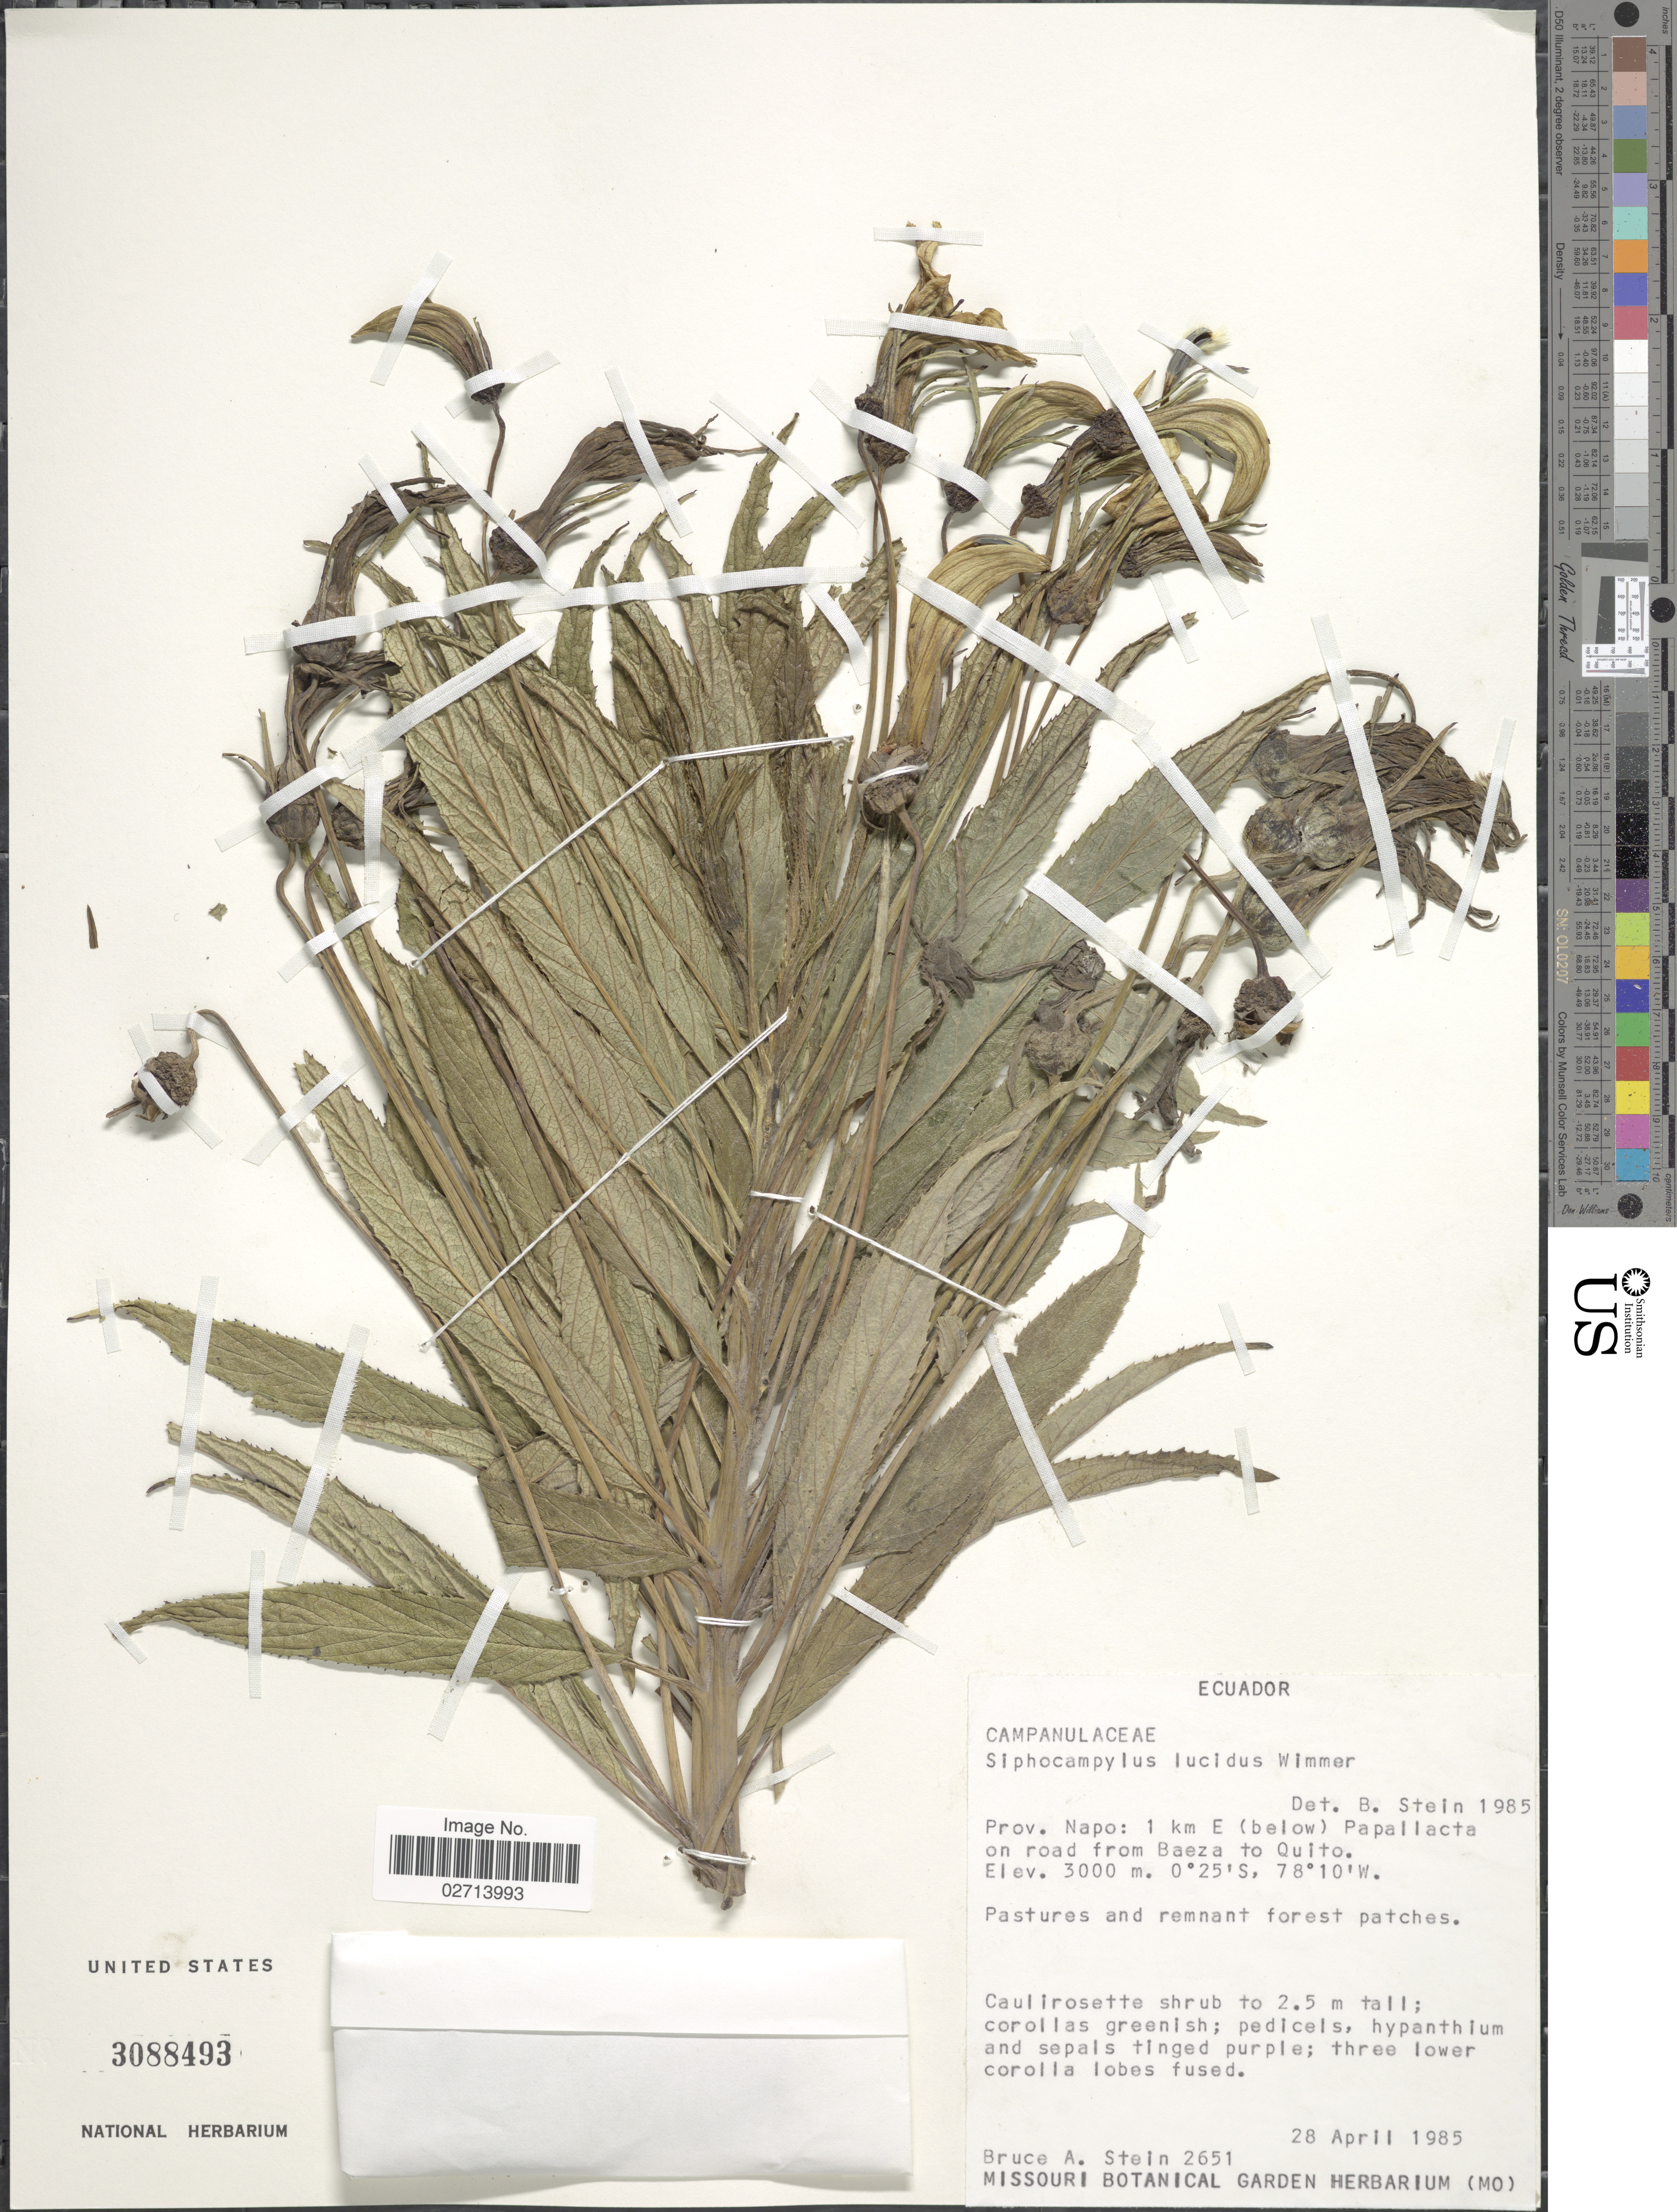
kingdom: Plantae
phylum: Tracheophyta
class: Magnoliopsida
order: Asterales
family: Campanulaceae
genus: Siphocampylus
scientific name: Siphocampylus lucidus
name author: E. Wimm.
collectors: B. A. Stein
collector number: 2651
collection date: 1985-04-28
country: Ecuador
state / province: Napo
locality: Prov.: Napo: 1 km E (below) Papallacta on road from Baeza to Quito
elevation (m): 3000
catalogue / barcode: US 3088493